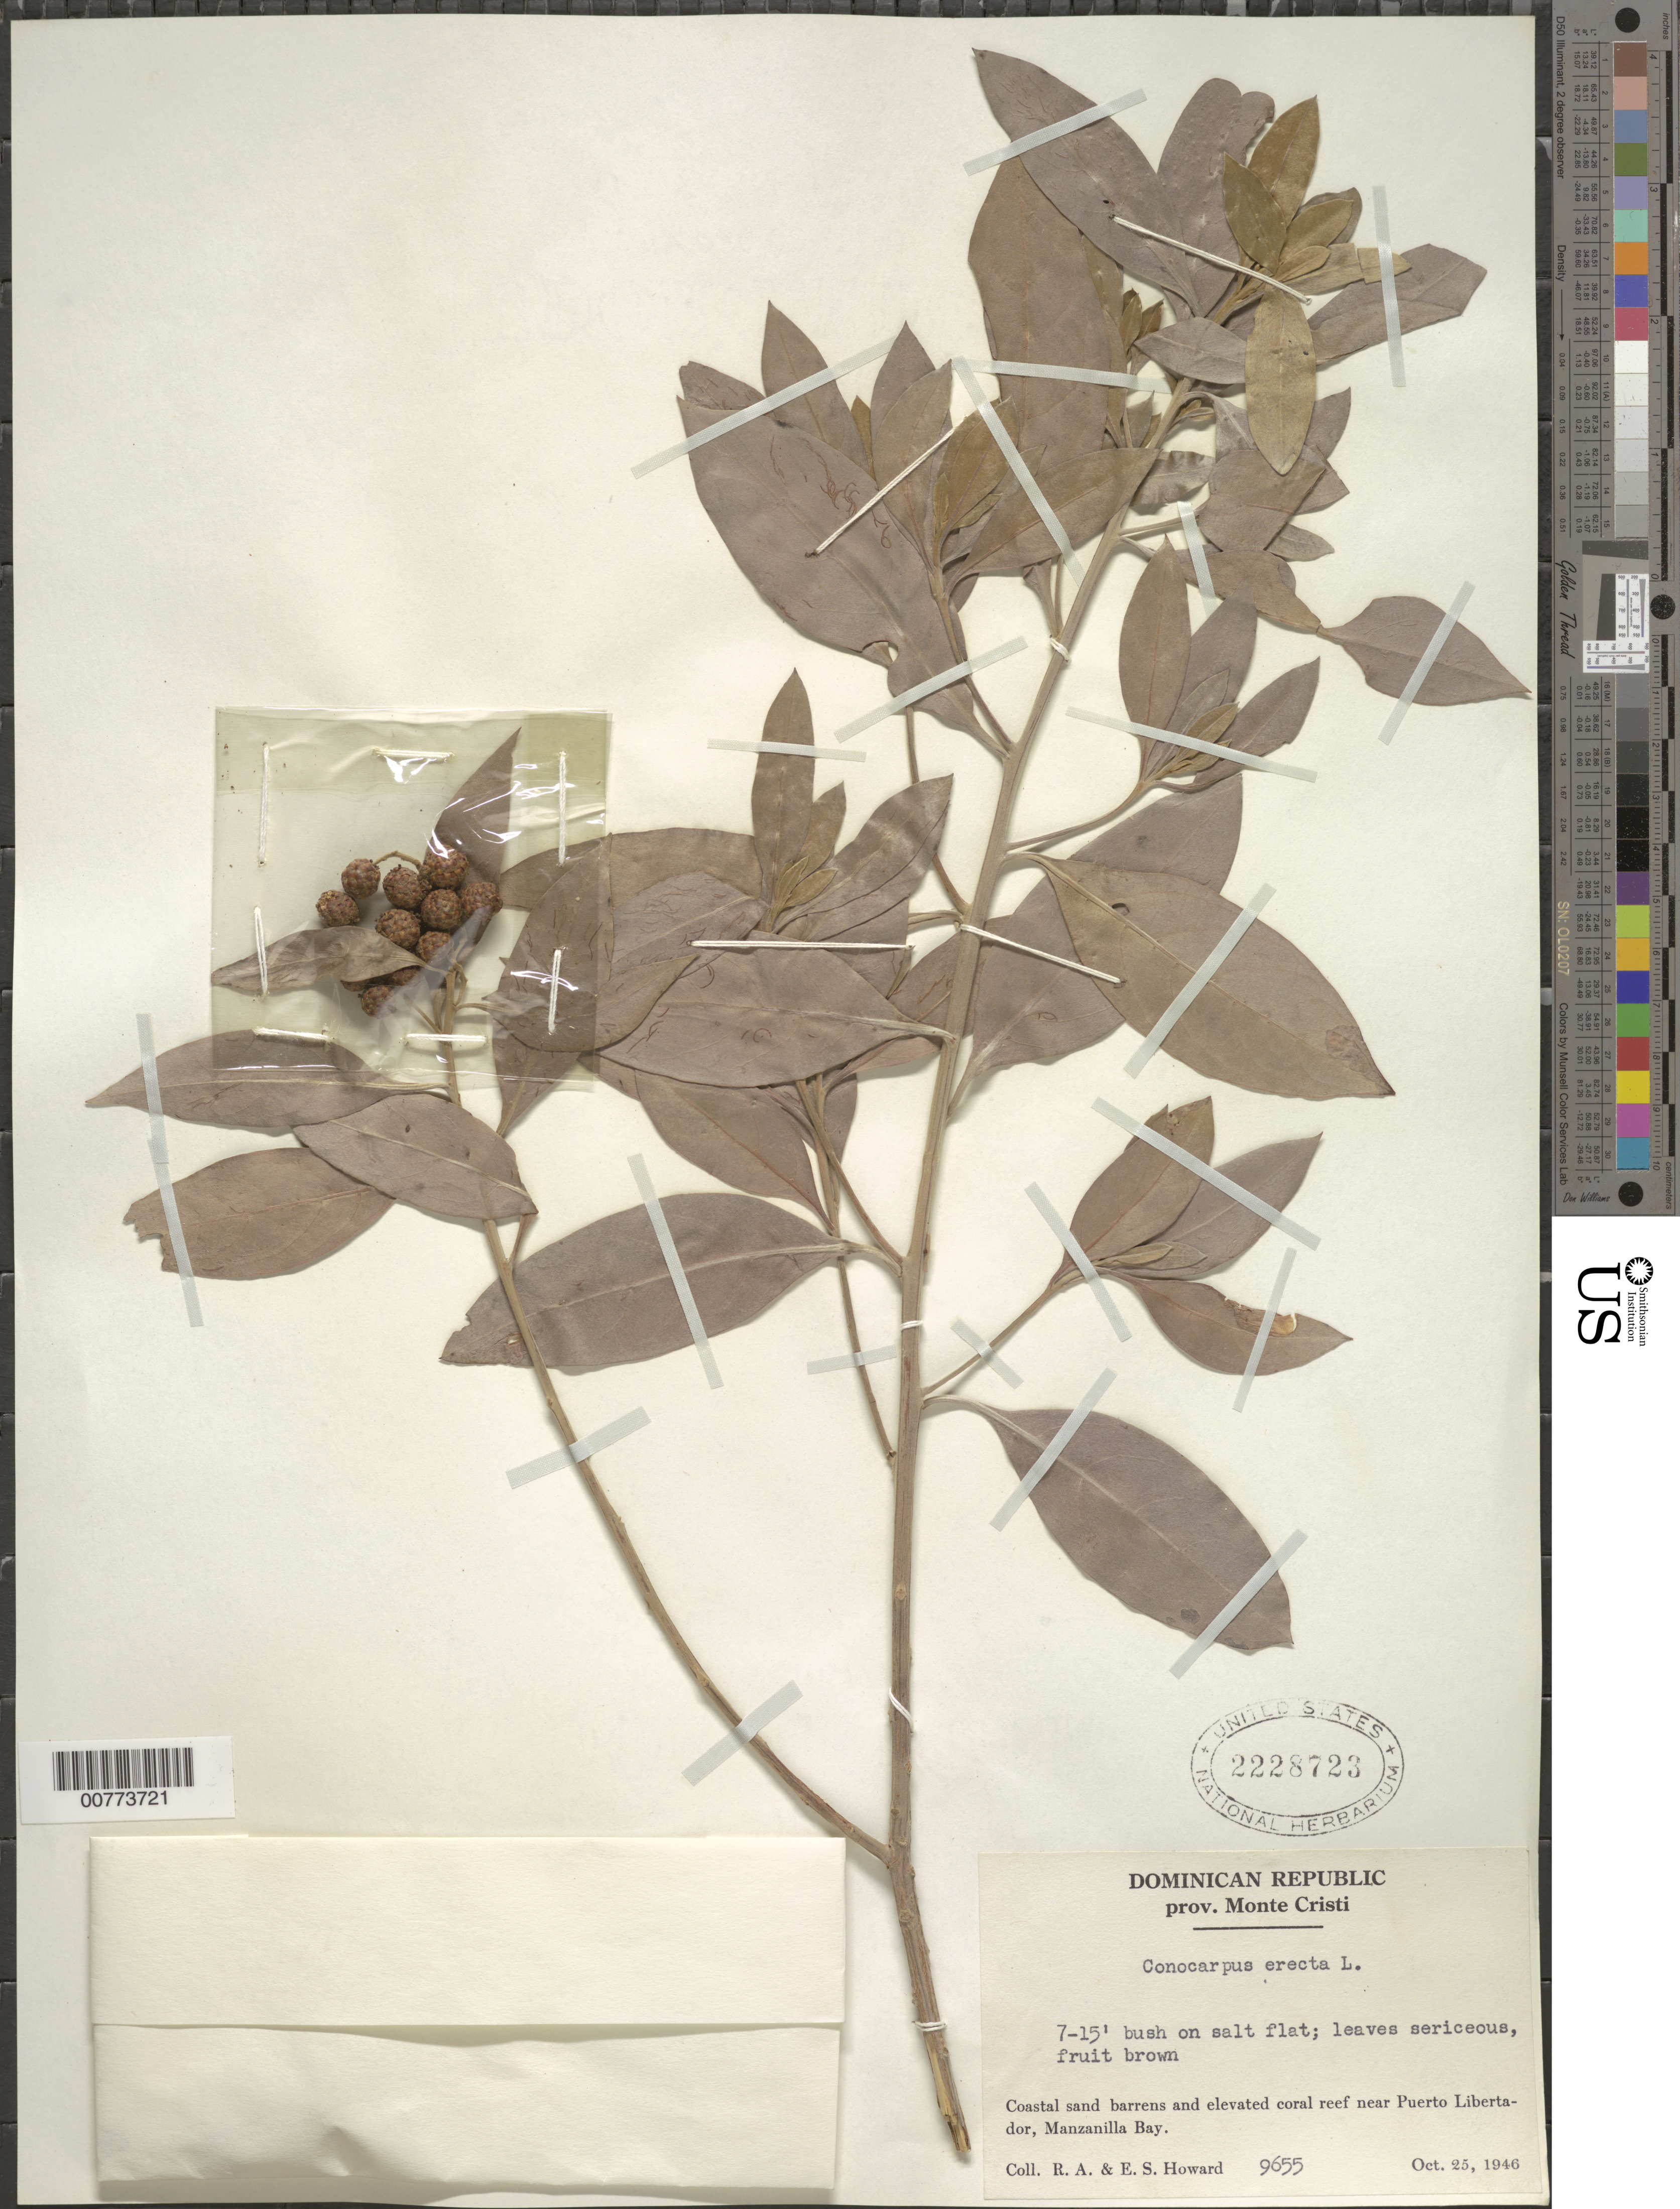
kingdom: Plantae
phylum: Tracheophyta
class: Magnoliopsida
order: Myrtales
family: Combretaceae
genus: Conocarpus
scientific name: Conocarpus erectus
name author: L.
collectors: R. A. Howard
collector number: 9655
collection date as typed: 25 Oct 1946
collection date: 1946-10-25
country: Dominican Republic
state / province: Monte Cristi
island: Hispaniola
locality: Near Puerto Libertador, Manzanilla Bay.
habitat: Coastal sand barrens and elevated coral reef.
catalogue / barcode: US 2228723